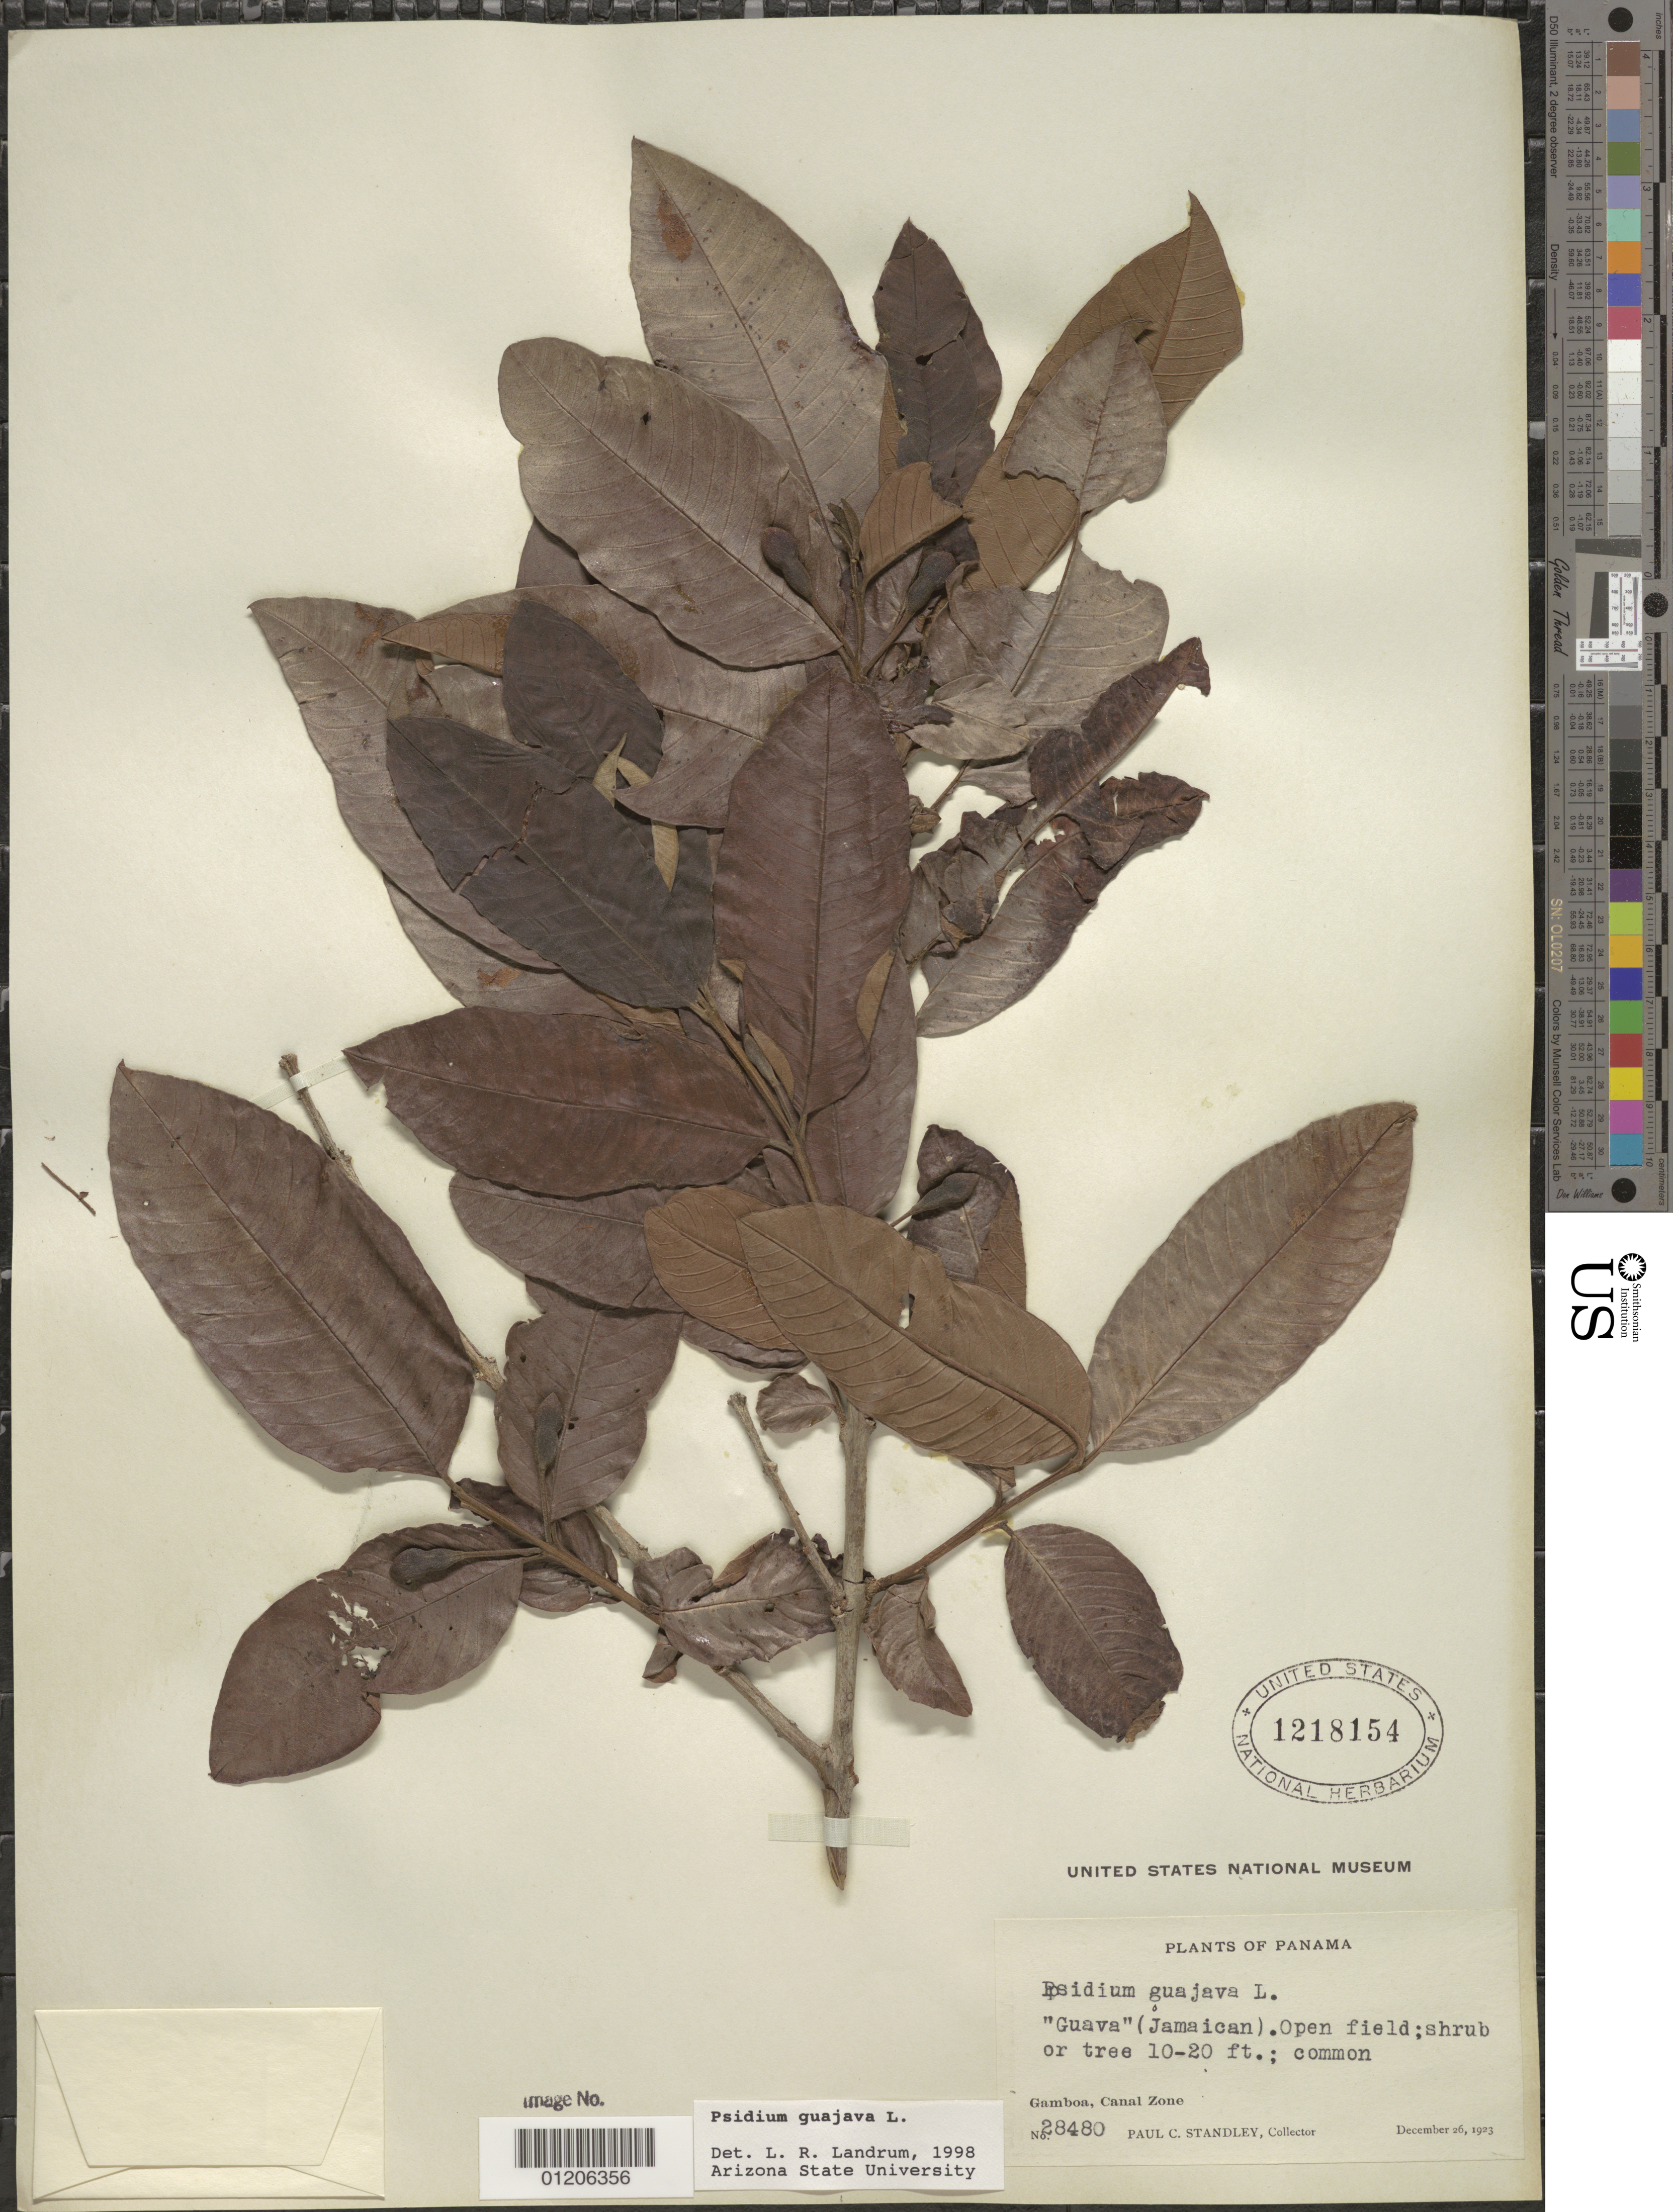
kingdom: Plantae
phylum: Tracheophyta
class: Magnoliopsida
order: Myrtales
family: Myrtaceae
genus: Psidium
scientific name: Psidium guajava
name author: L.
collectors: P. C. Standley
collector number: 28480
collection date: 1923-12-26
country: Panama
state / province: Colón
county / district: Canal Zone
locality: Gamboa.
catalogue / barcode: US 1218154